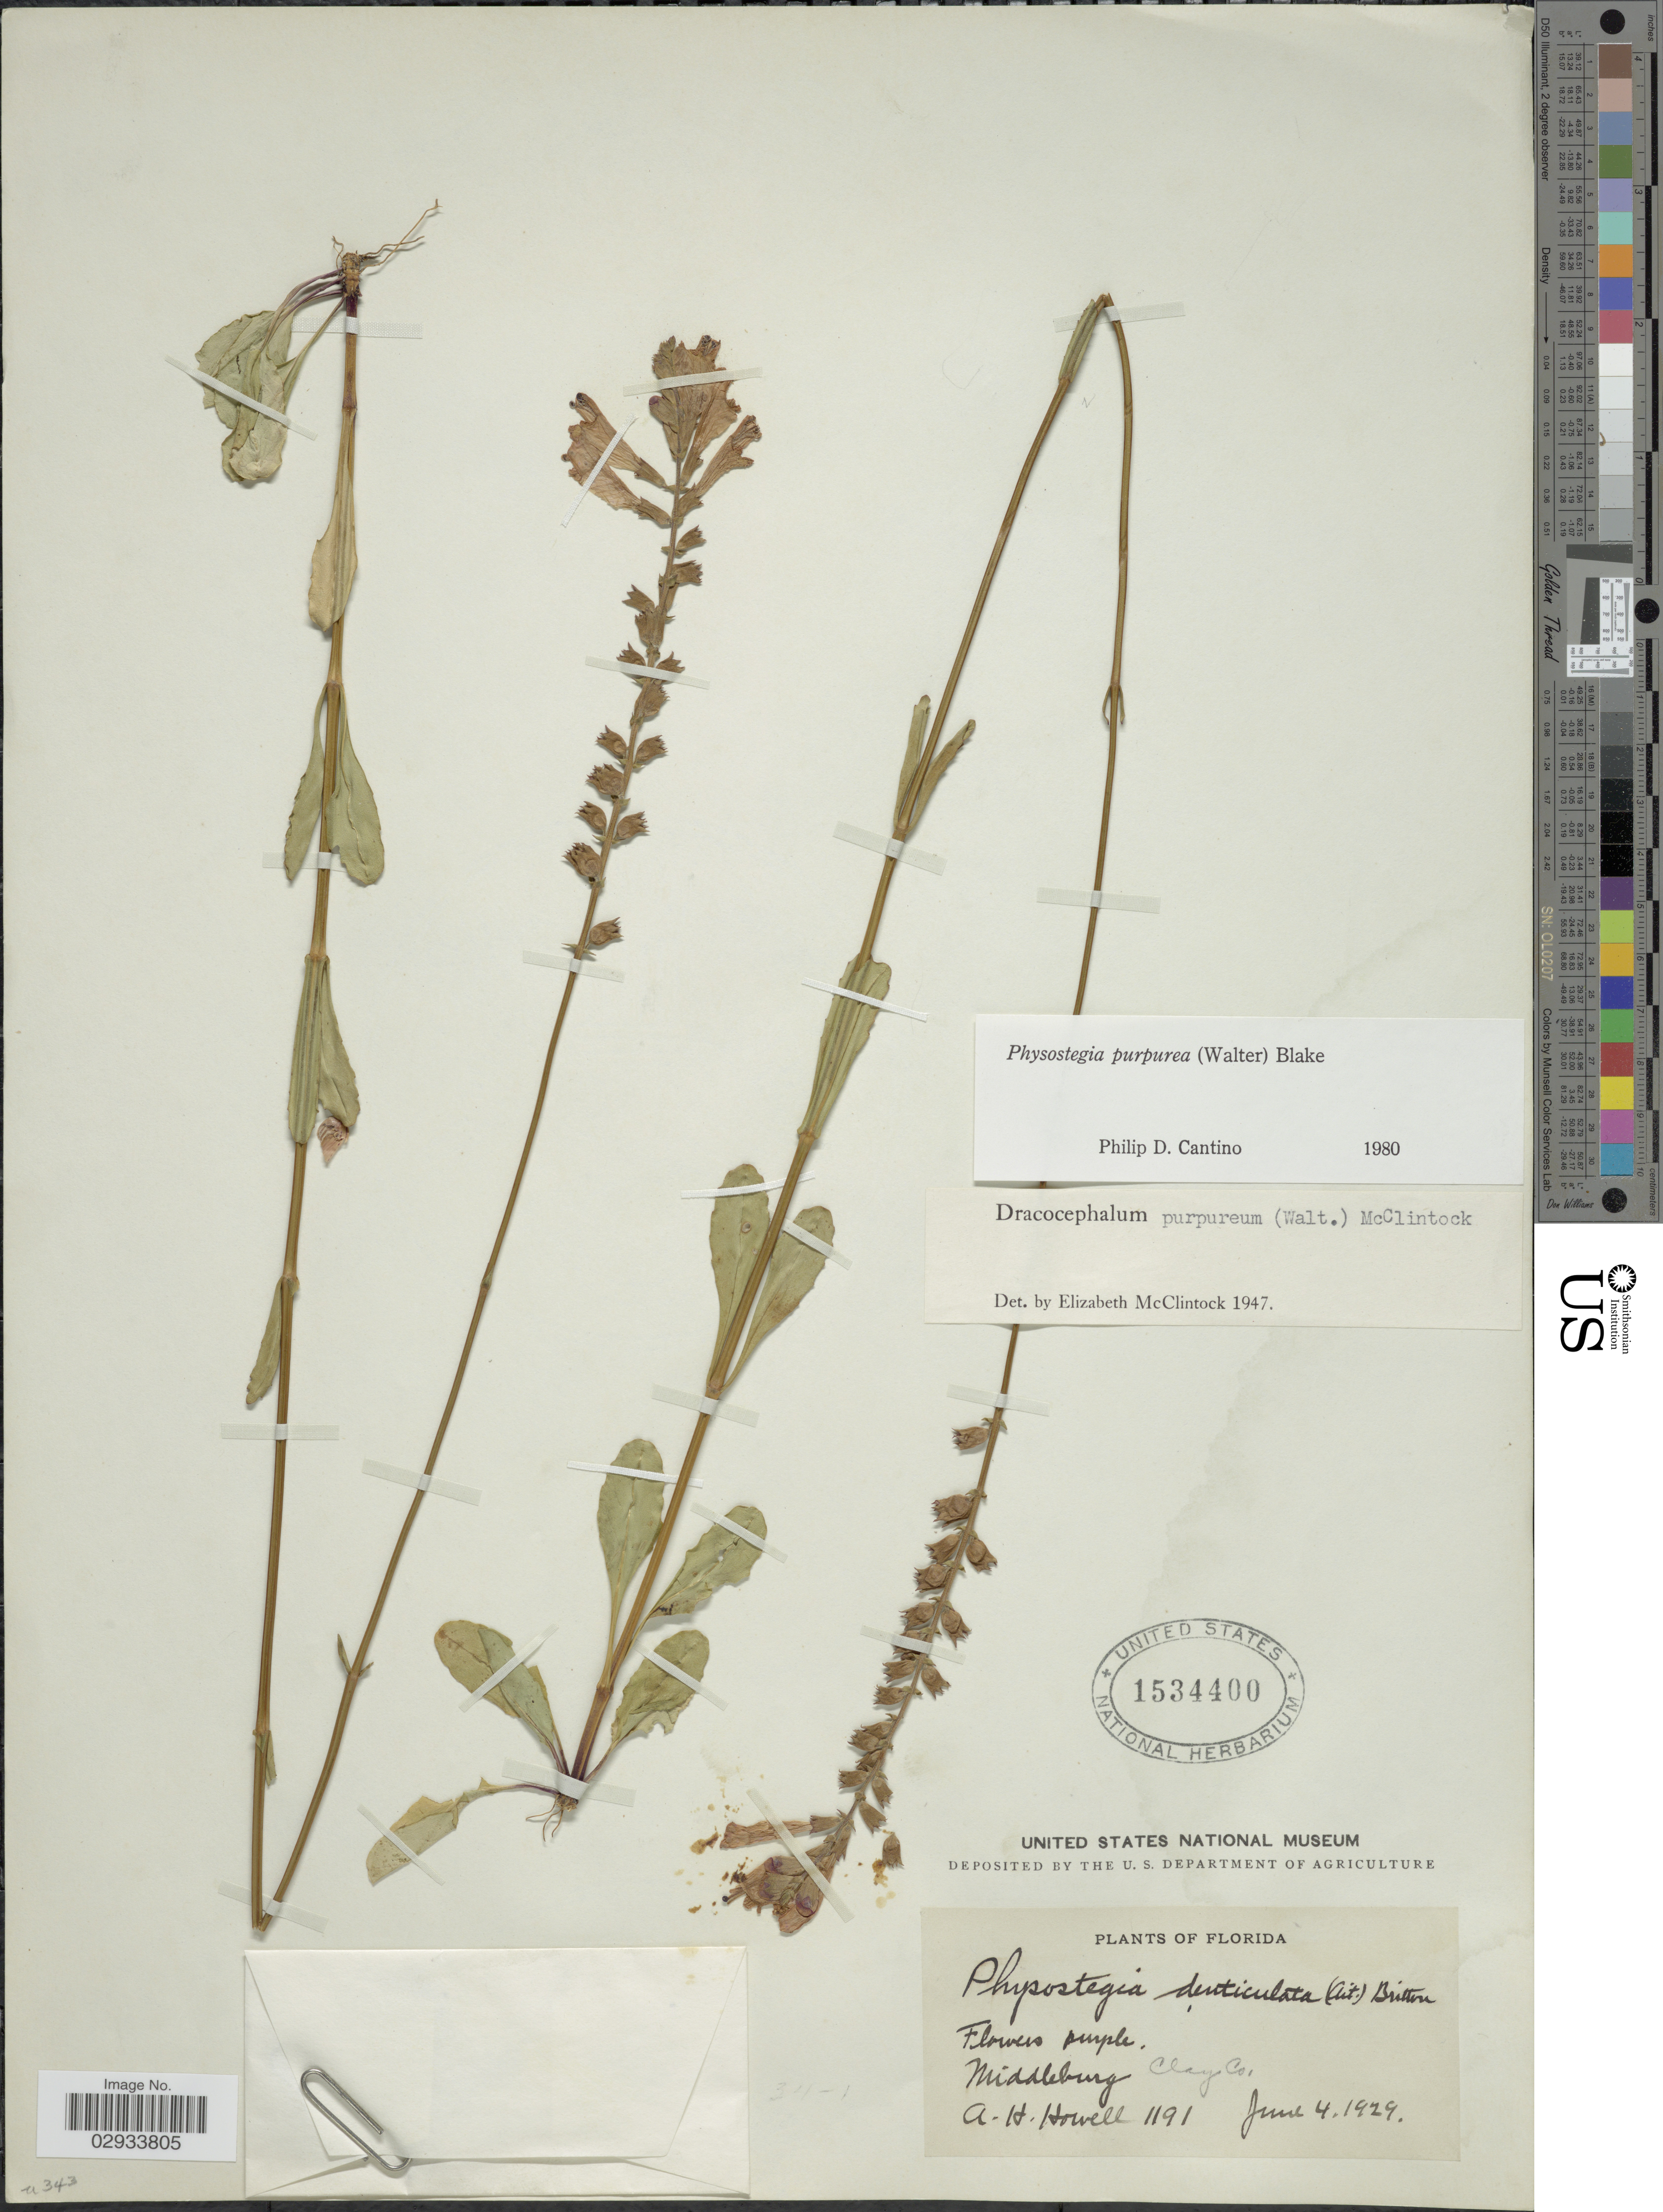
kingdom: Plantae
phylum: Tracheophyta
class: Magnoliopsida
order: Lamiales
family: Lamiaceae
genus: Physostegia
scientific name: Physostegia purpurea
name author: (Walter) Blake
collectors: A. Howell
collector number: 1191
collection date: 1929-06-04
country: United States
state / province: Florida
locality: Middleburg, Clay Co.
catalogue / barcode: US 1534400